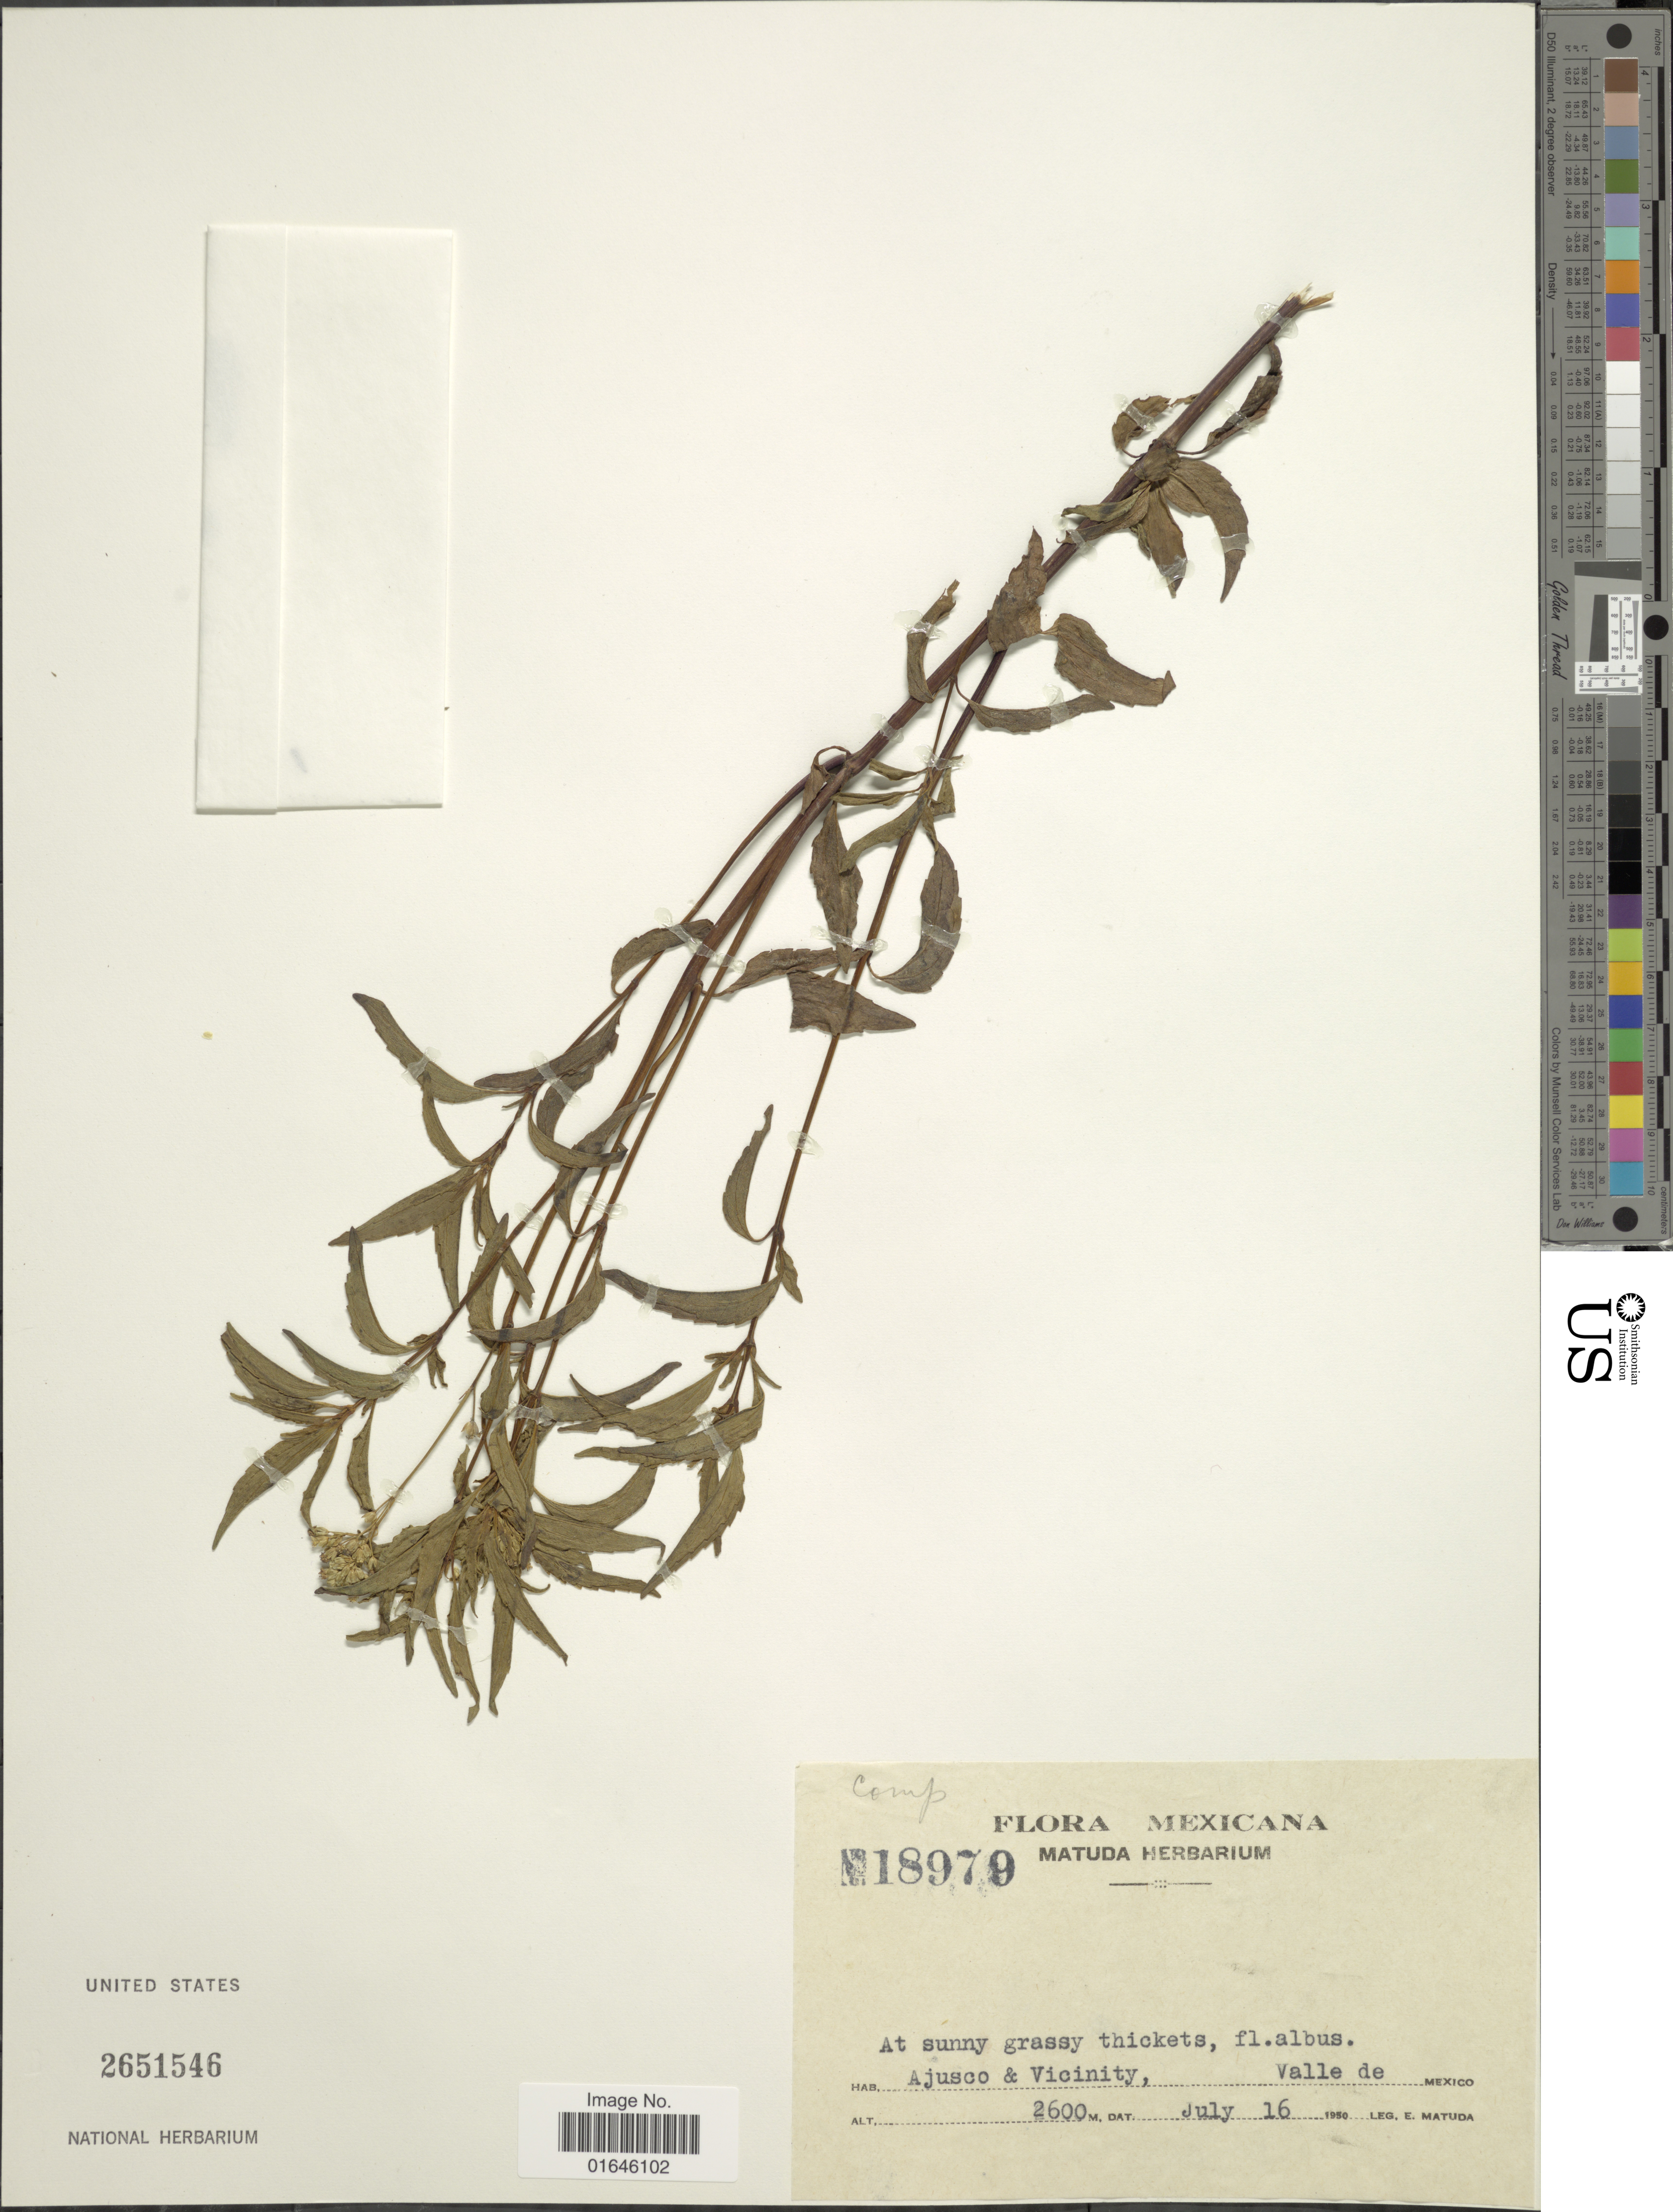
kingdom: Plantae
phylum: Tracheophyta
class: Magnoliopsida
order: Asterales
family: Asteraceae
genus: Piqueria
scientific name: Piqueria trinervia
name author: Cav.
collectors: E. Matuda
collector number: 18979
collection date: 1950-07-16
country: Mexico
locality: Ajusco & Vicinity, Valle de Mexico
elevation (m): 2600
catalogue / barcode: US 2651546